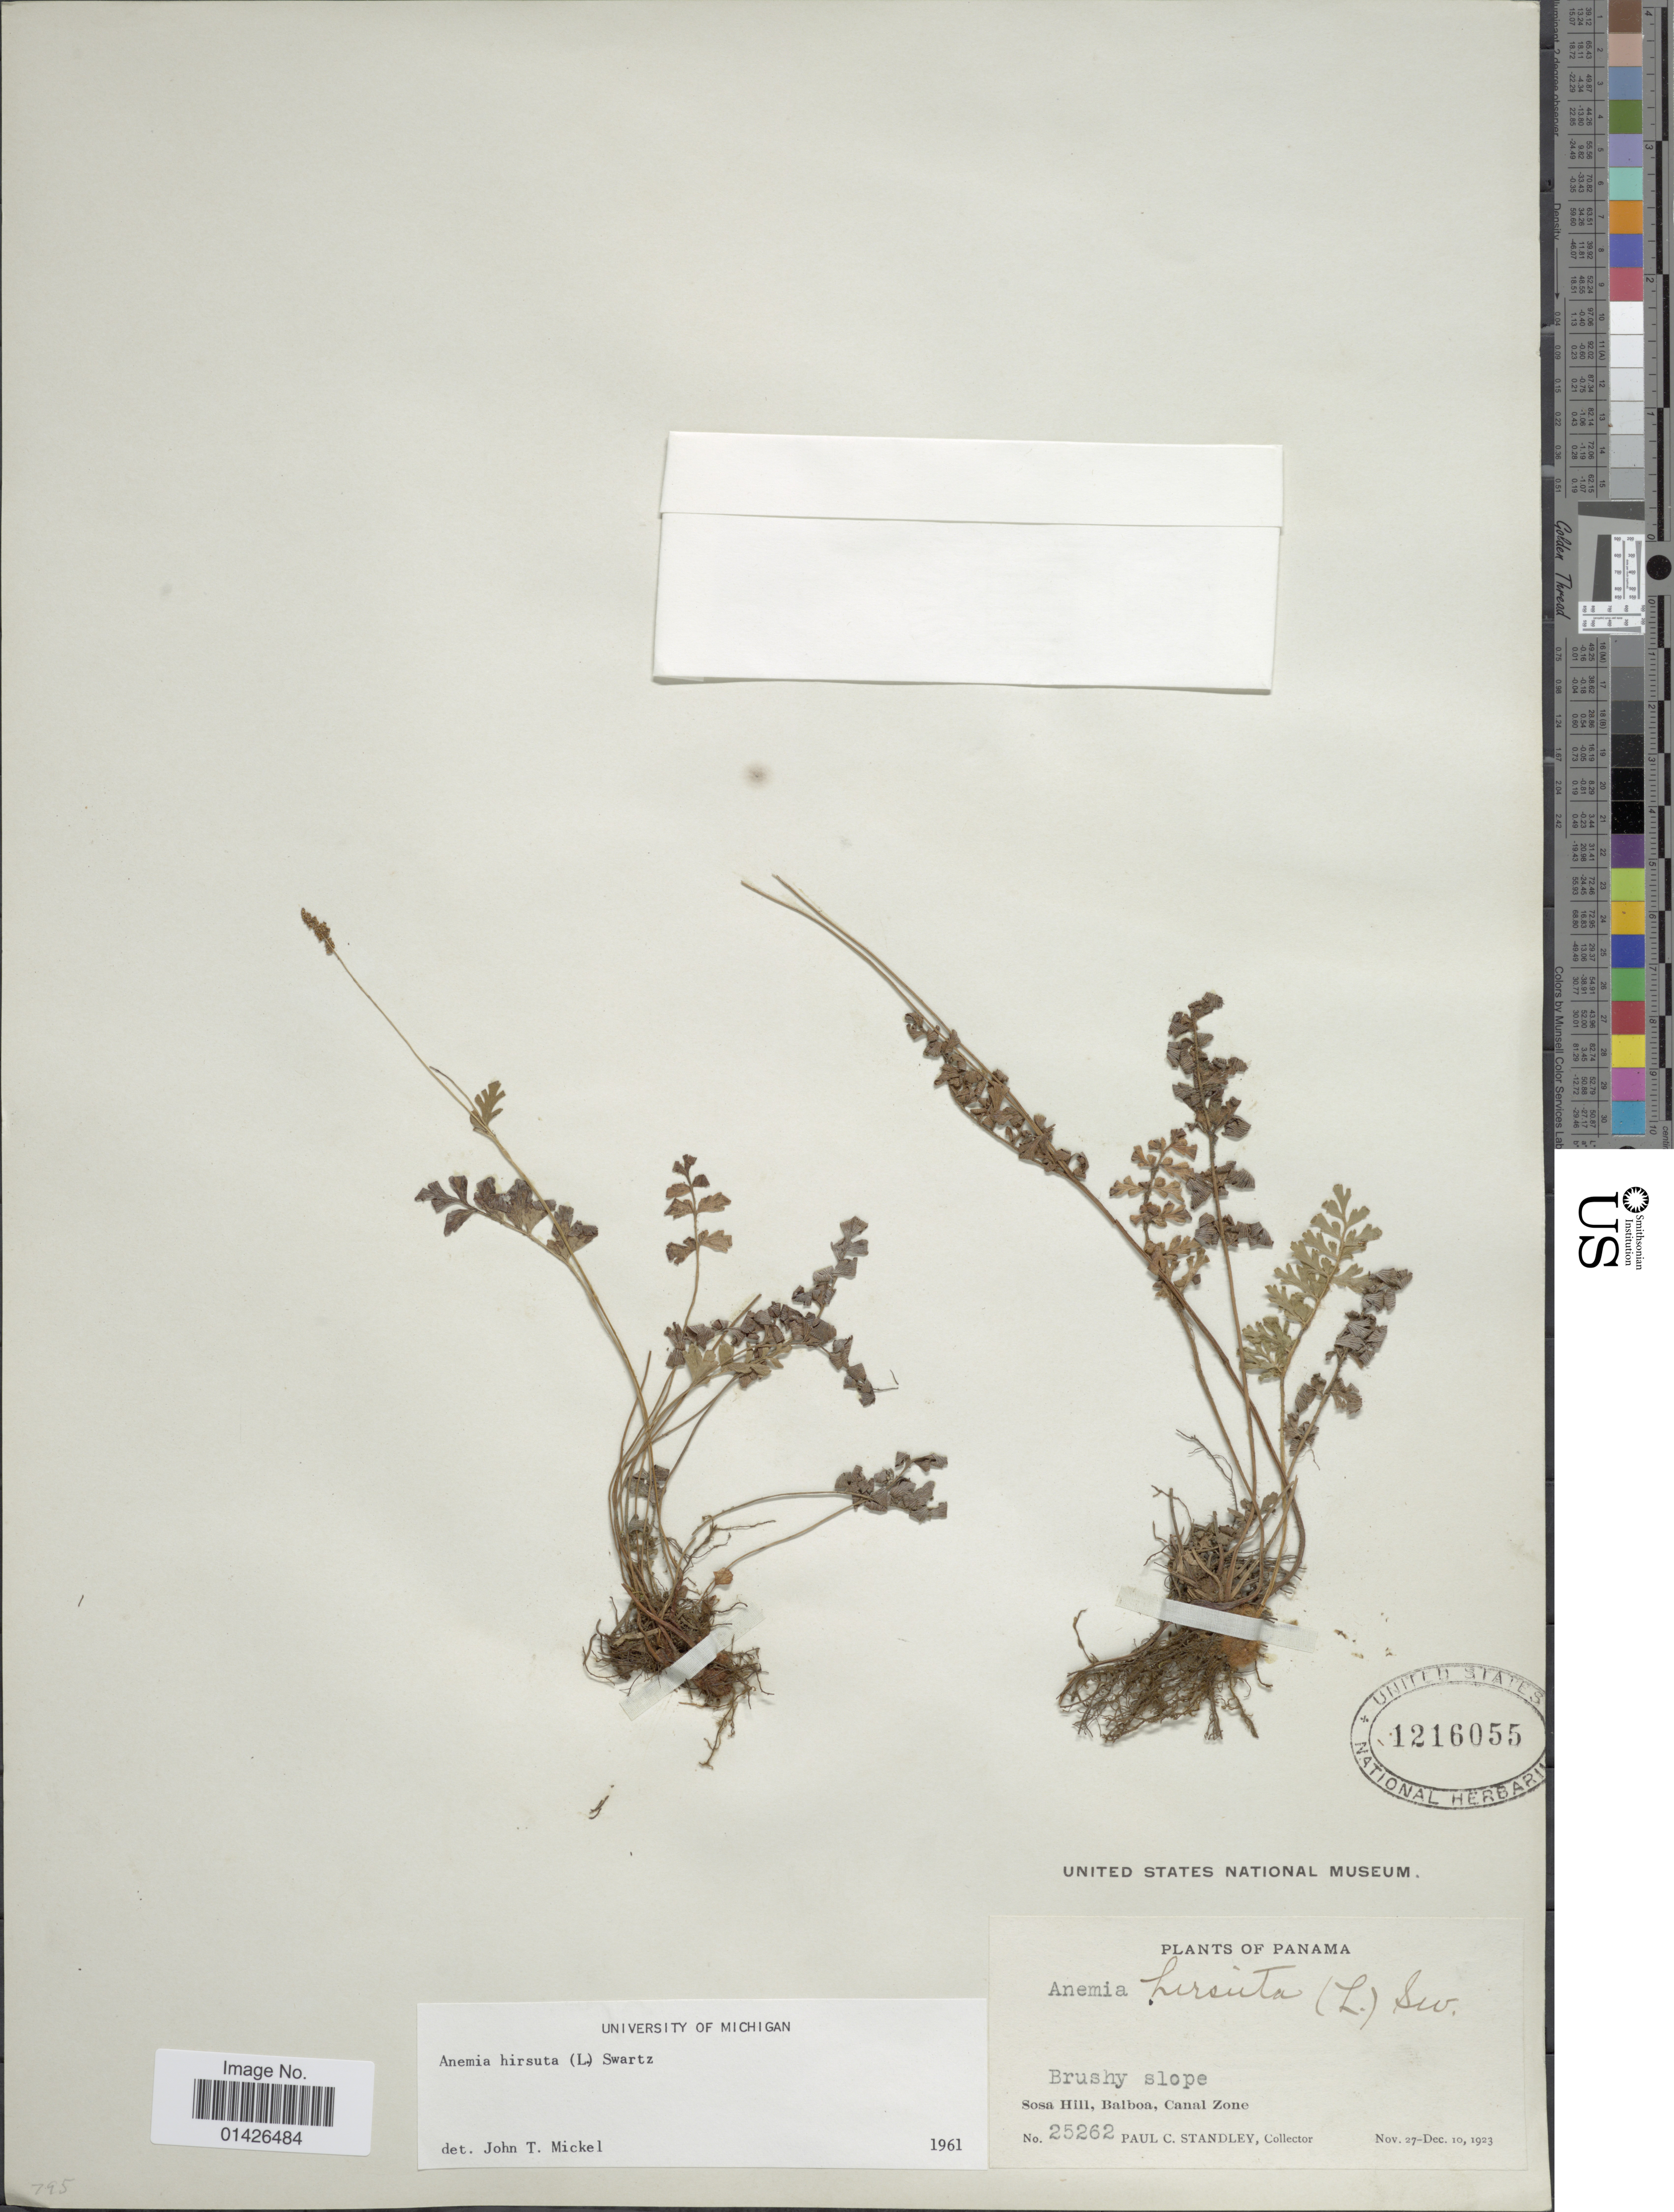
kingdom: Plantae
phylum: Tracheophyta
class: Polypodiopsida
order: Schizaeales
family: Anemiaceae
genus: Anemia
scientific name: Anemia hirsuta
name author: (L.) Sw.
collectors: P. C. Standley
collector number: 25262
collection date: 1923-11-27/1923-12-10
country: Panama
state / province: Colón / Panamá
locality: Soso Hill, Balboa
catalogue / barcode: US 1216055